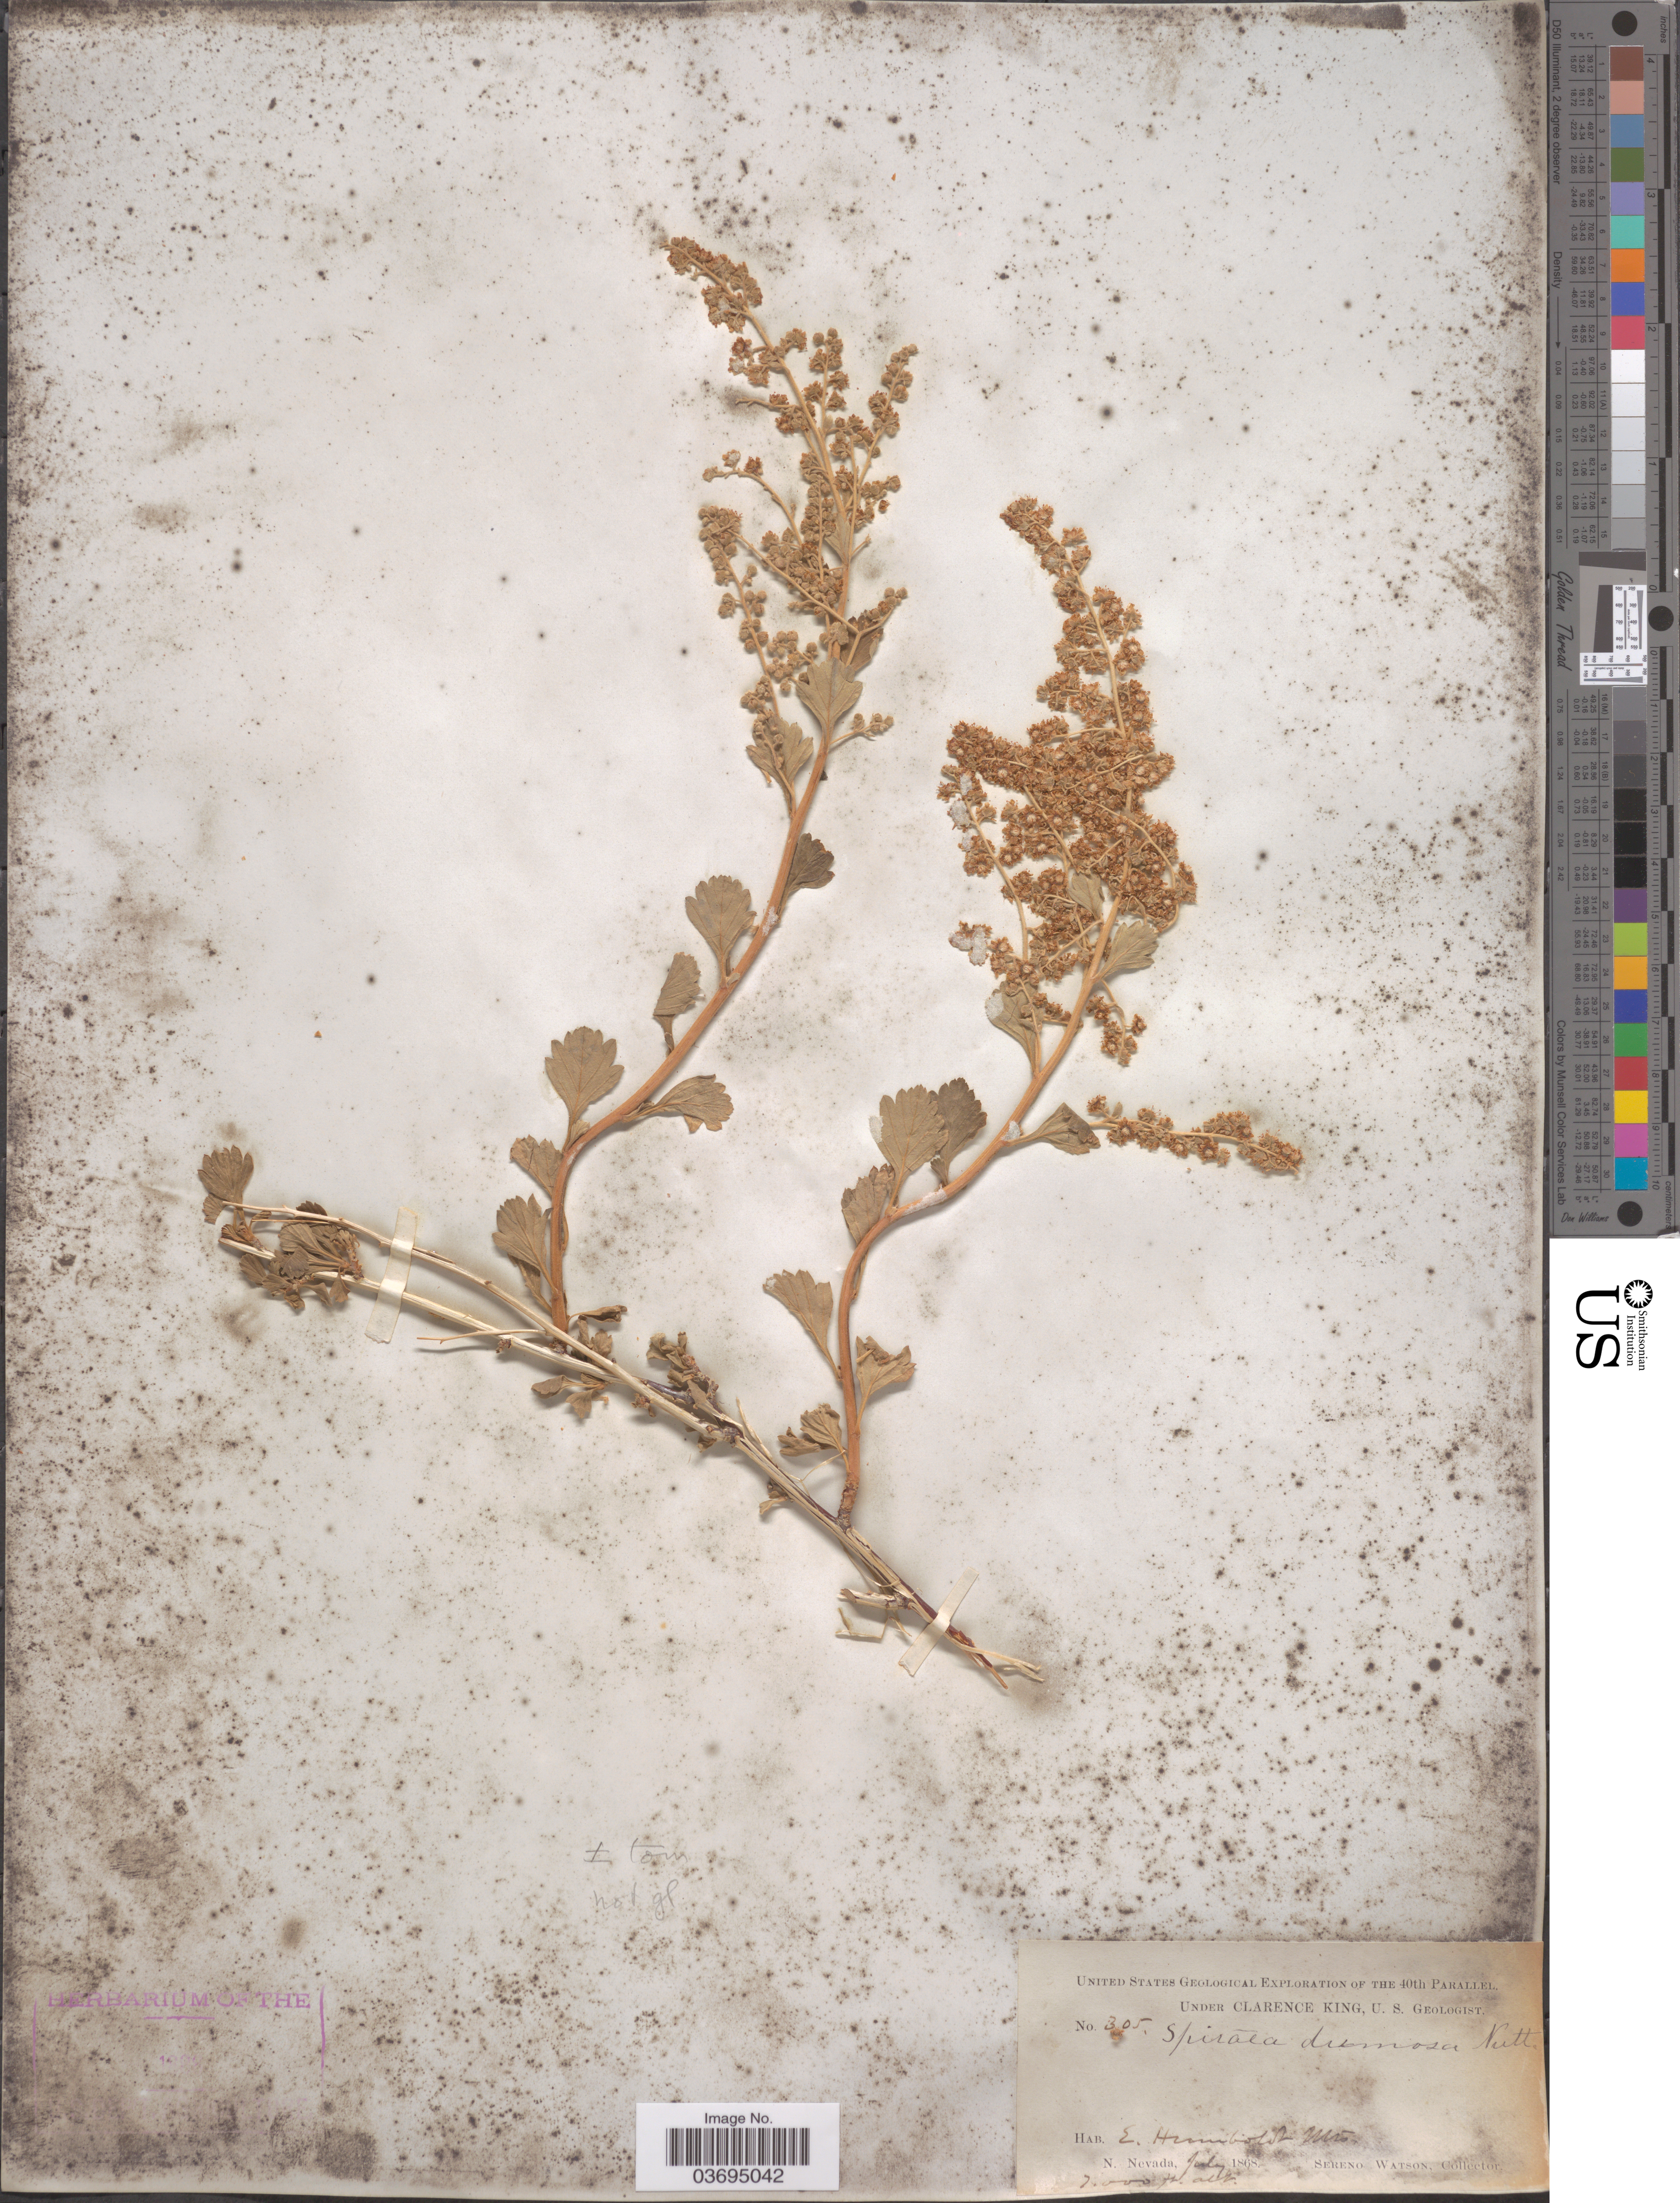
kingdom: Plantae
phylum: Tracheophyta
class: Magnoliopsida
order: Rosales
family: Rosaceae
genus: Holodiscus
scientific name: Holodiscus discolor var. dumosus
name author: Maxim. ex J.M. Coult.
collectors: S. Watson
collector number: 305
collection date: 1868-07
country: United States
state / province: Nevada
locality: E. Humboldt Mts., N. Nevada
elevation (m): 2134